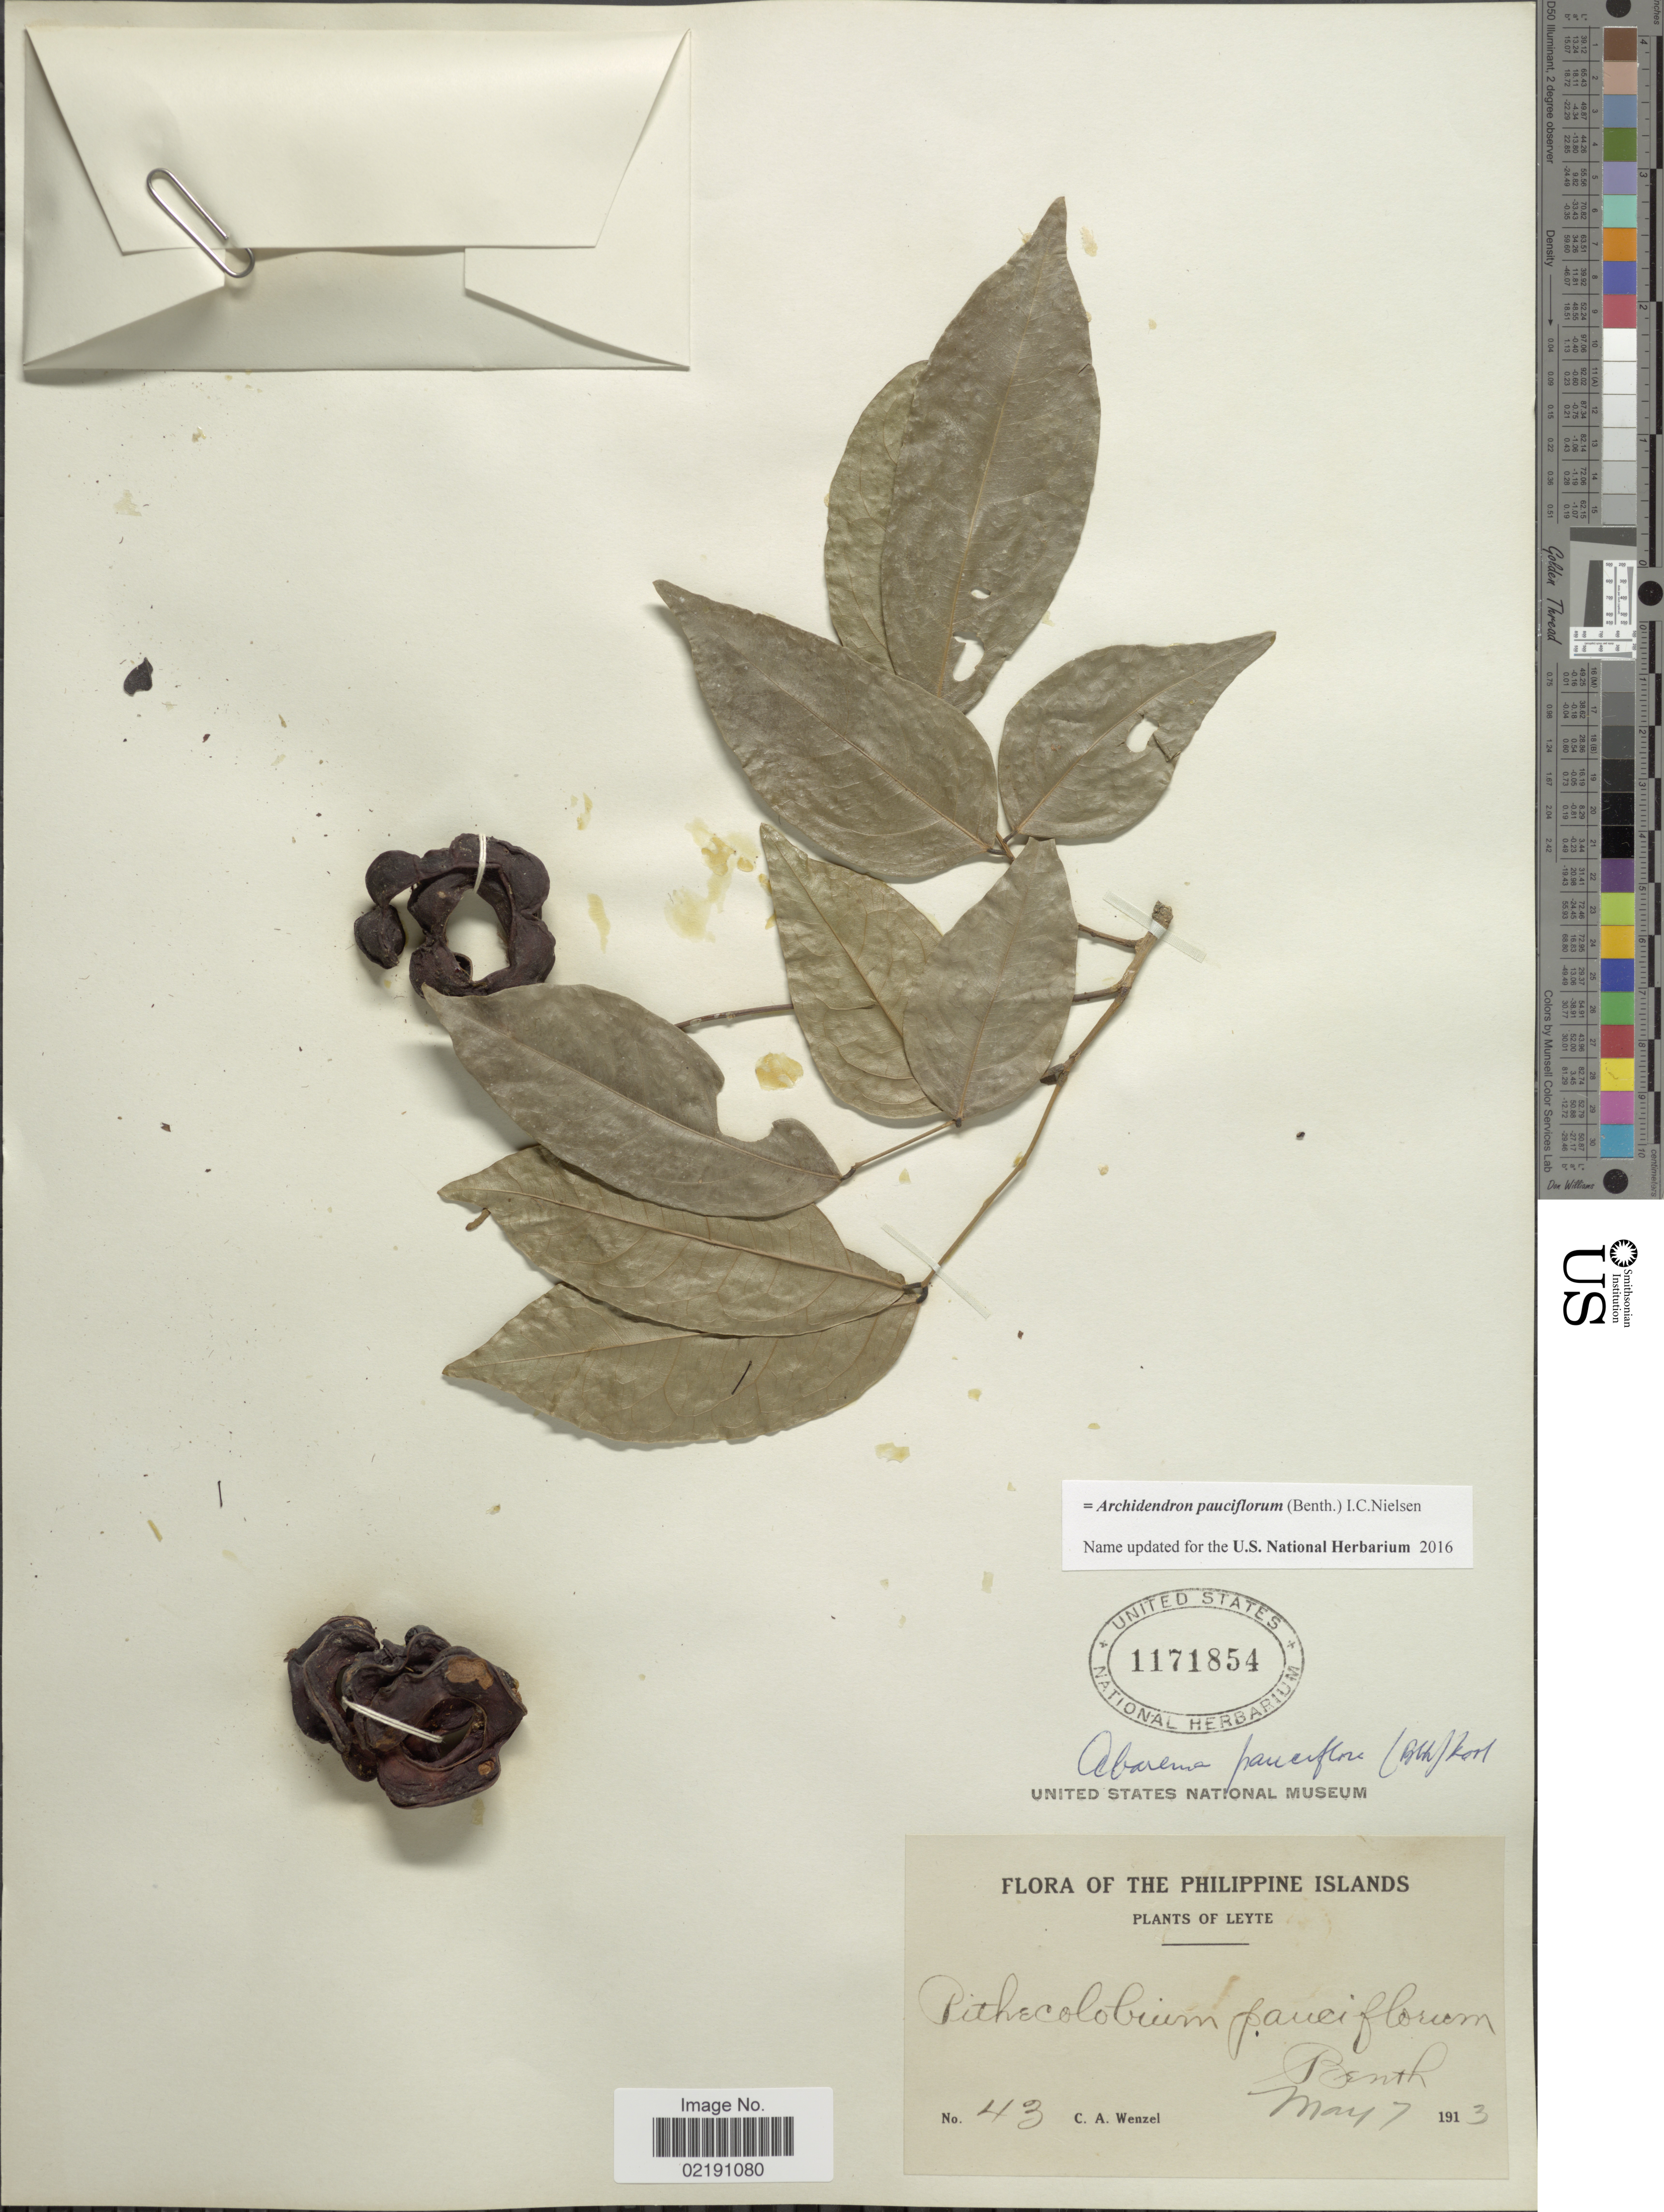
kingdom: Plantae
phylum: Tracheophyta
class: Magnoliopsida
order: Fabales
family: Fabaceae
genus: Archidendron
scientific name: Archidendron pauciflorum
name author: (Benth.) I.C. Nielsen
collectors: C. Wenzel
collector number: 43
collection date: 1913-05-07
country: Philippines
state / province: Eastern Visayas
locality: Philippine Islands. Leyte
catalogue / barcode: US 1171854